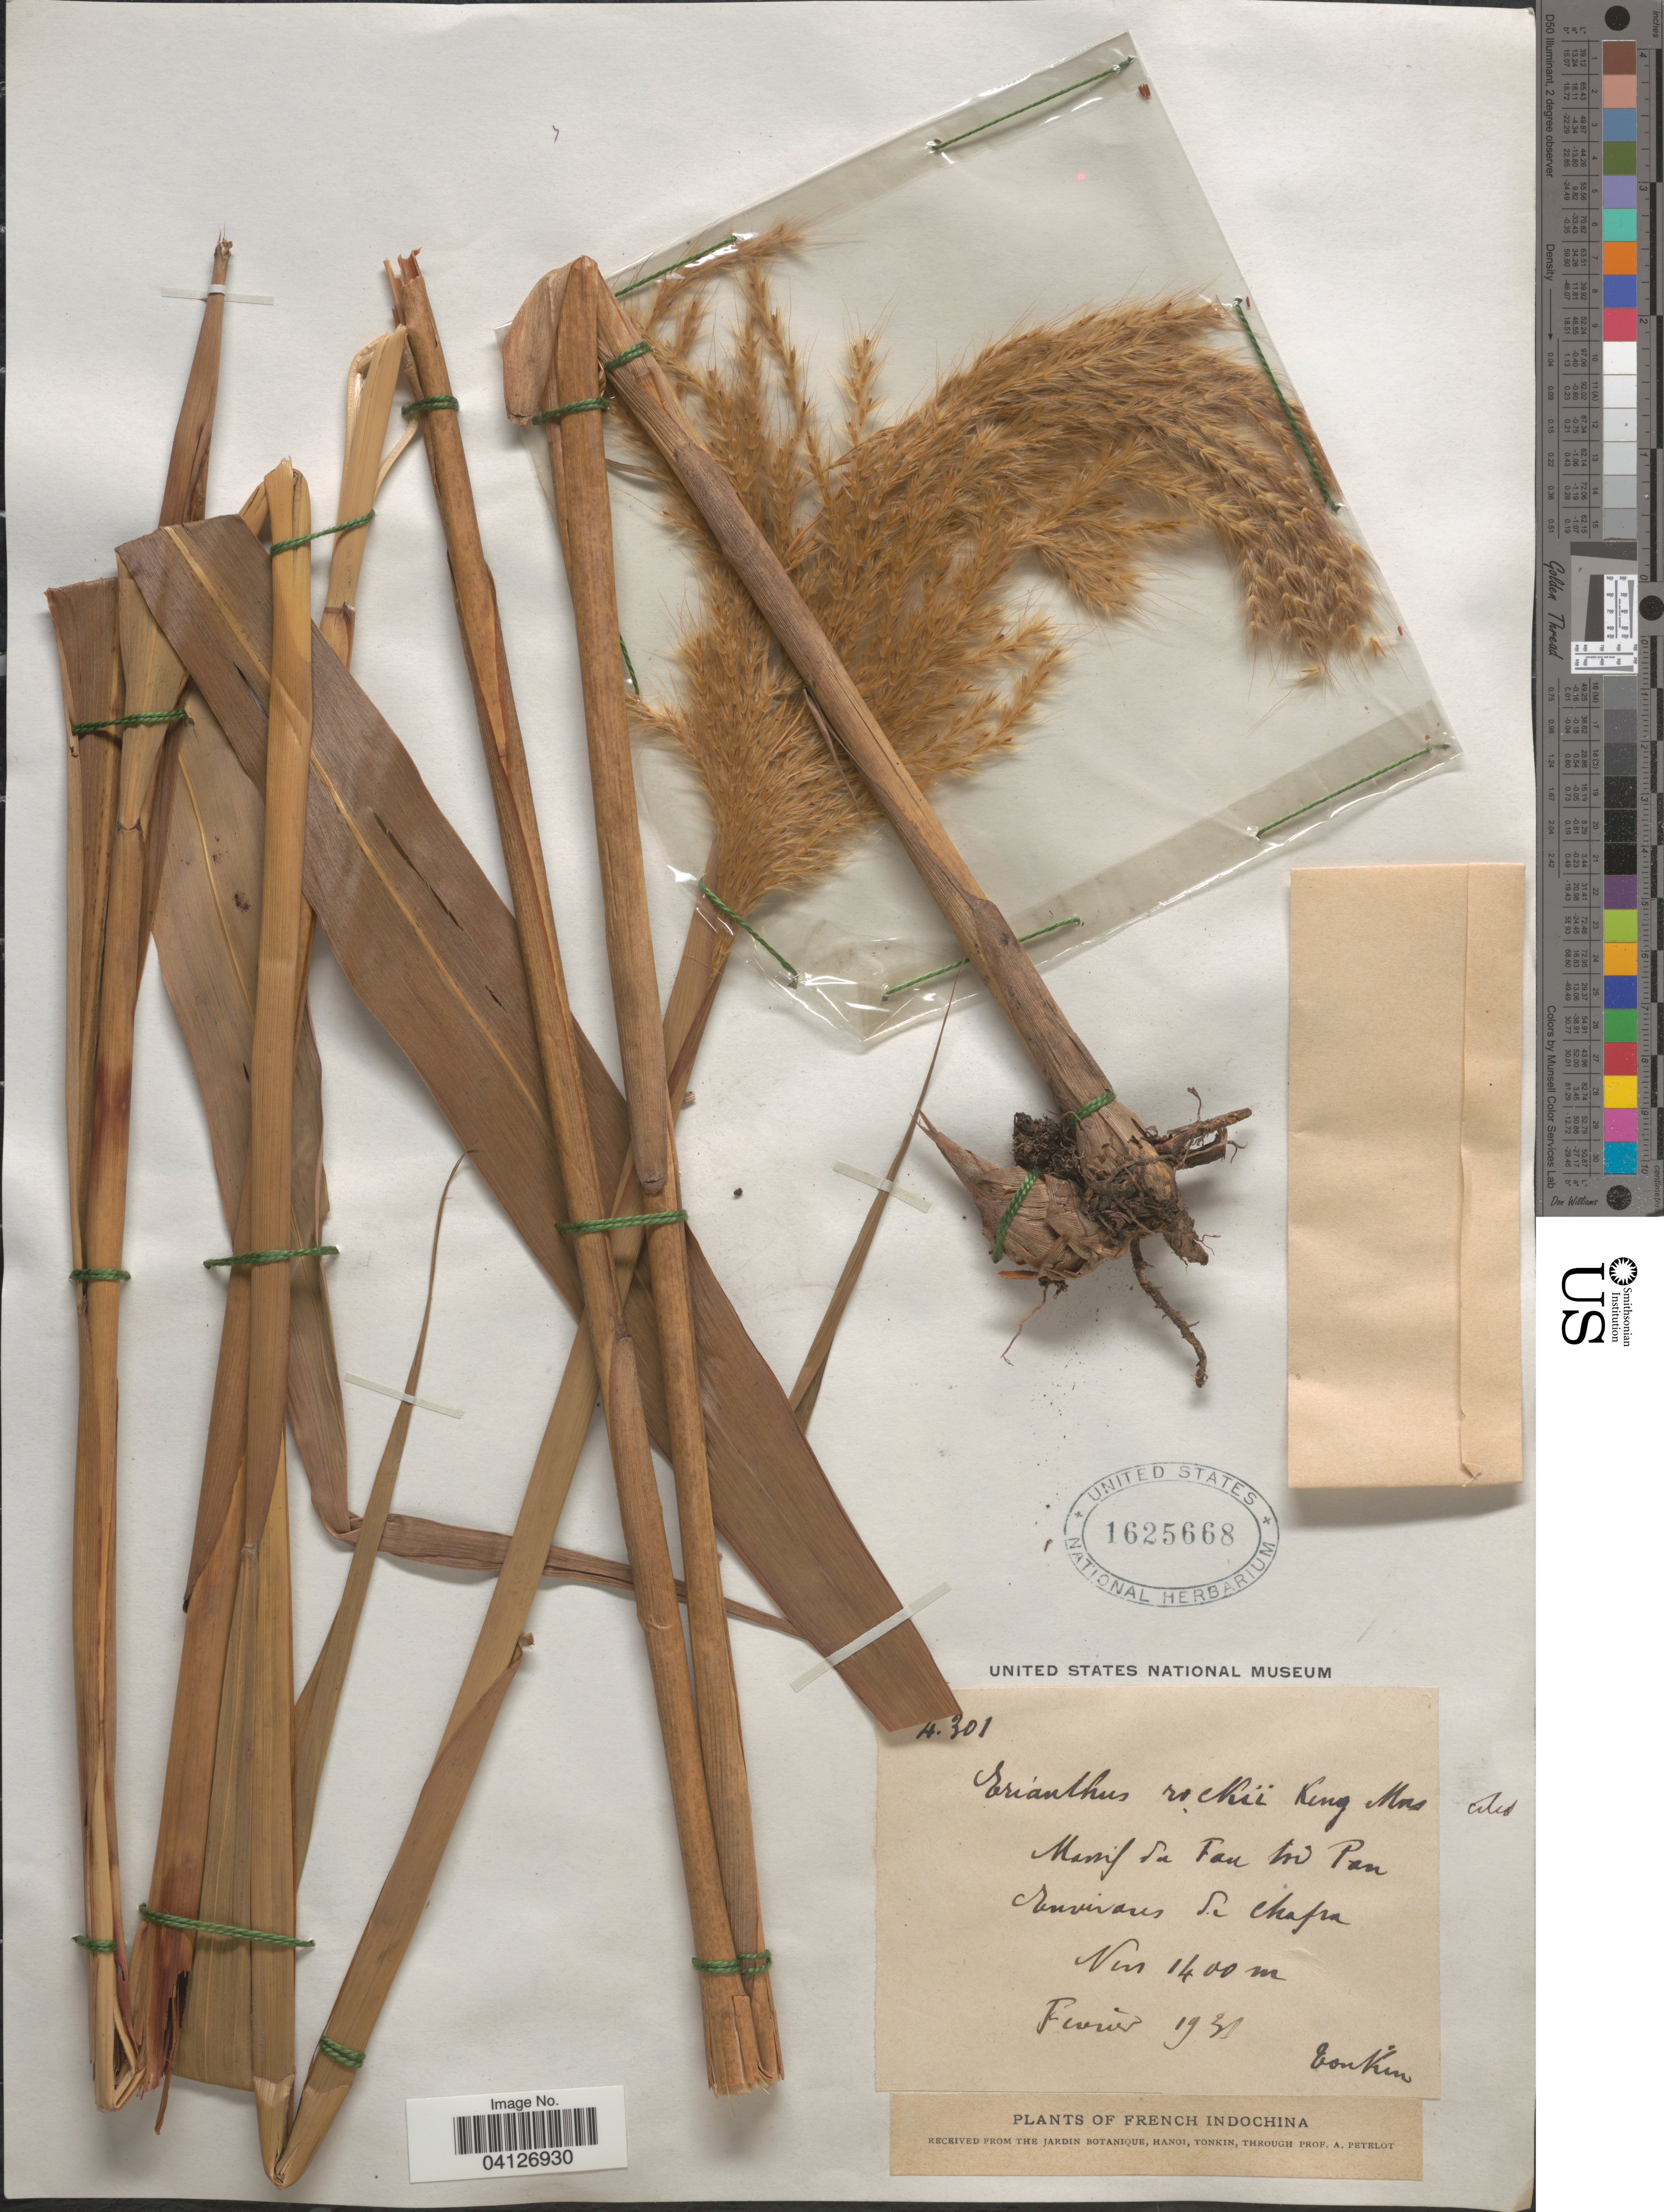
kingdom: Plantae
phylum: Tracheophyta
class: Liliopsida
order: Poales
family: Poaceae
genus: Erianthus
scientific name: Erianthus rockii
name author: Keng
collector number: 4301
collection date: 1931-02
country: Vietnam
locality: French Indochina. Massif du Fau hd [interpreted] Pan. Environs de Chapa. Tonkin.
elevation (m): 1400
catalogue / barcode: US 1625668